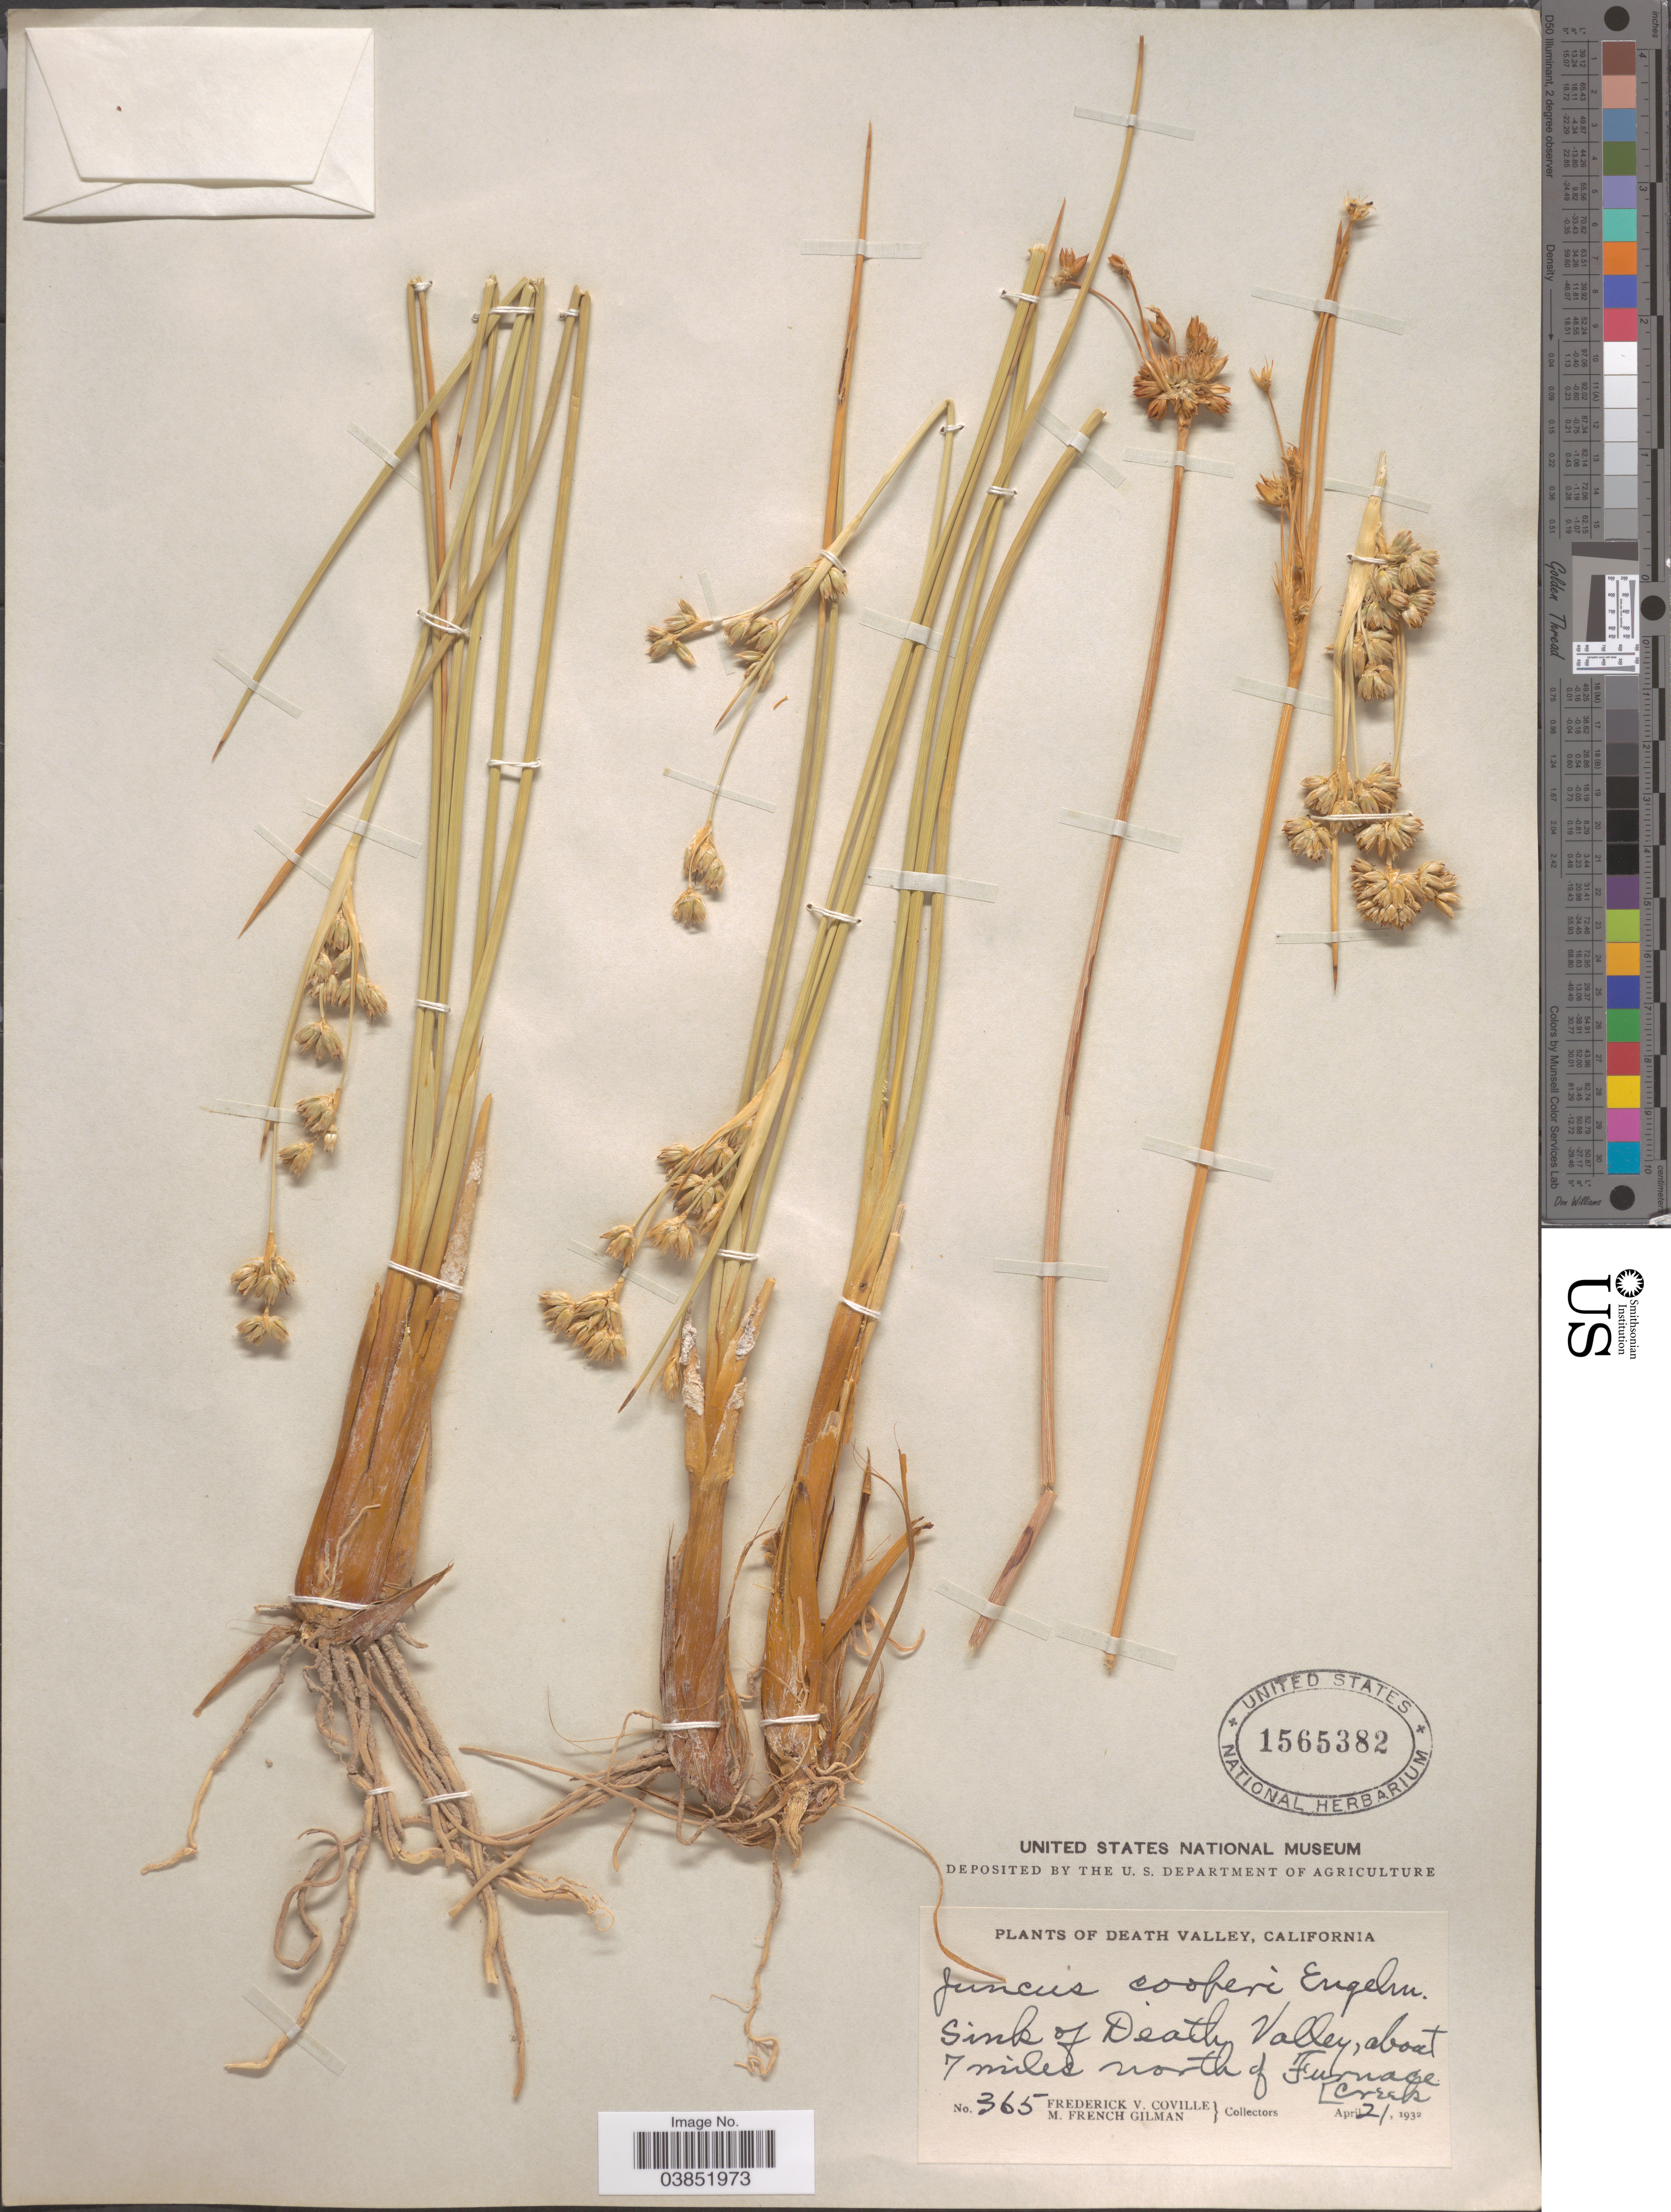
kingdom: Plantae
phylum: Tracheophyta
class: Liliopsida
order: Poales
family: Juncaceae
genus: Juncus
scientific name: Juncus cooperi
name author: Engelm.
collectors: F. V. Coville & M. F. Gilman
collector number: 365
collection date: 1932-04-21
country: United States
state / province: California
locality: Death Valley. Sink of Death Valley, about 7 miles north of Furnage Creek.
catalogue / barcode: US 1565382